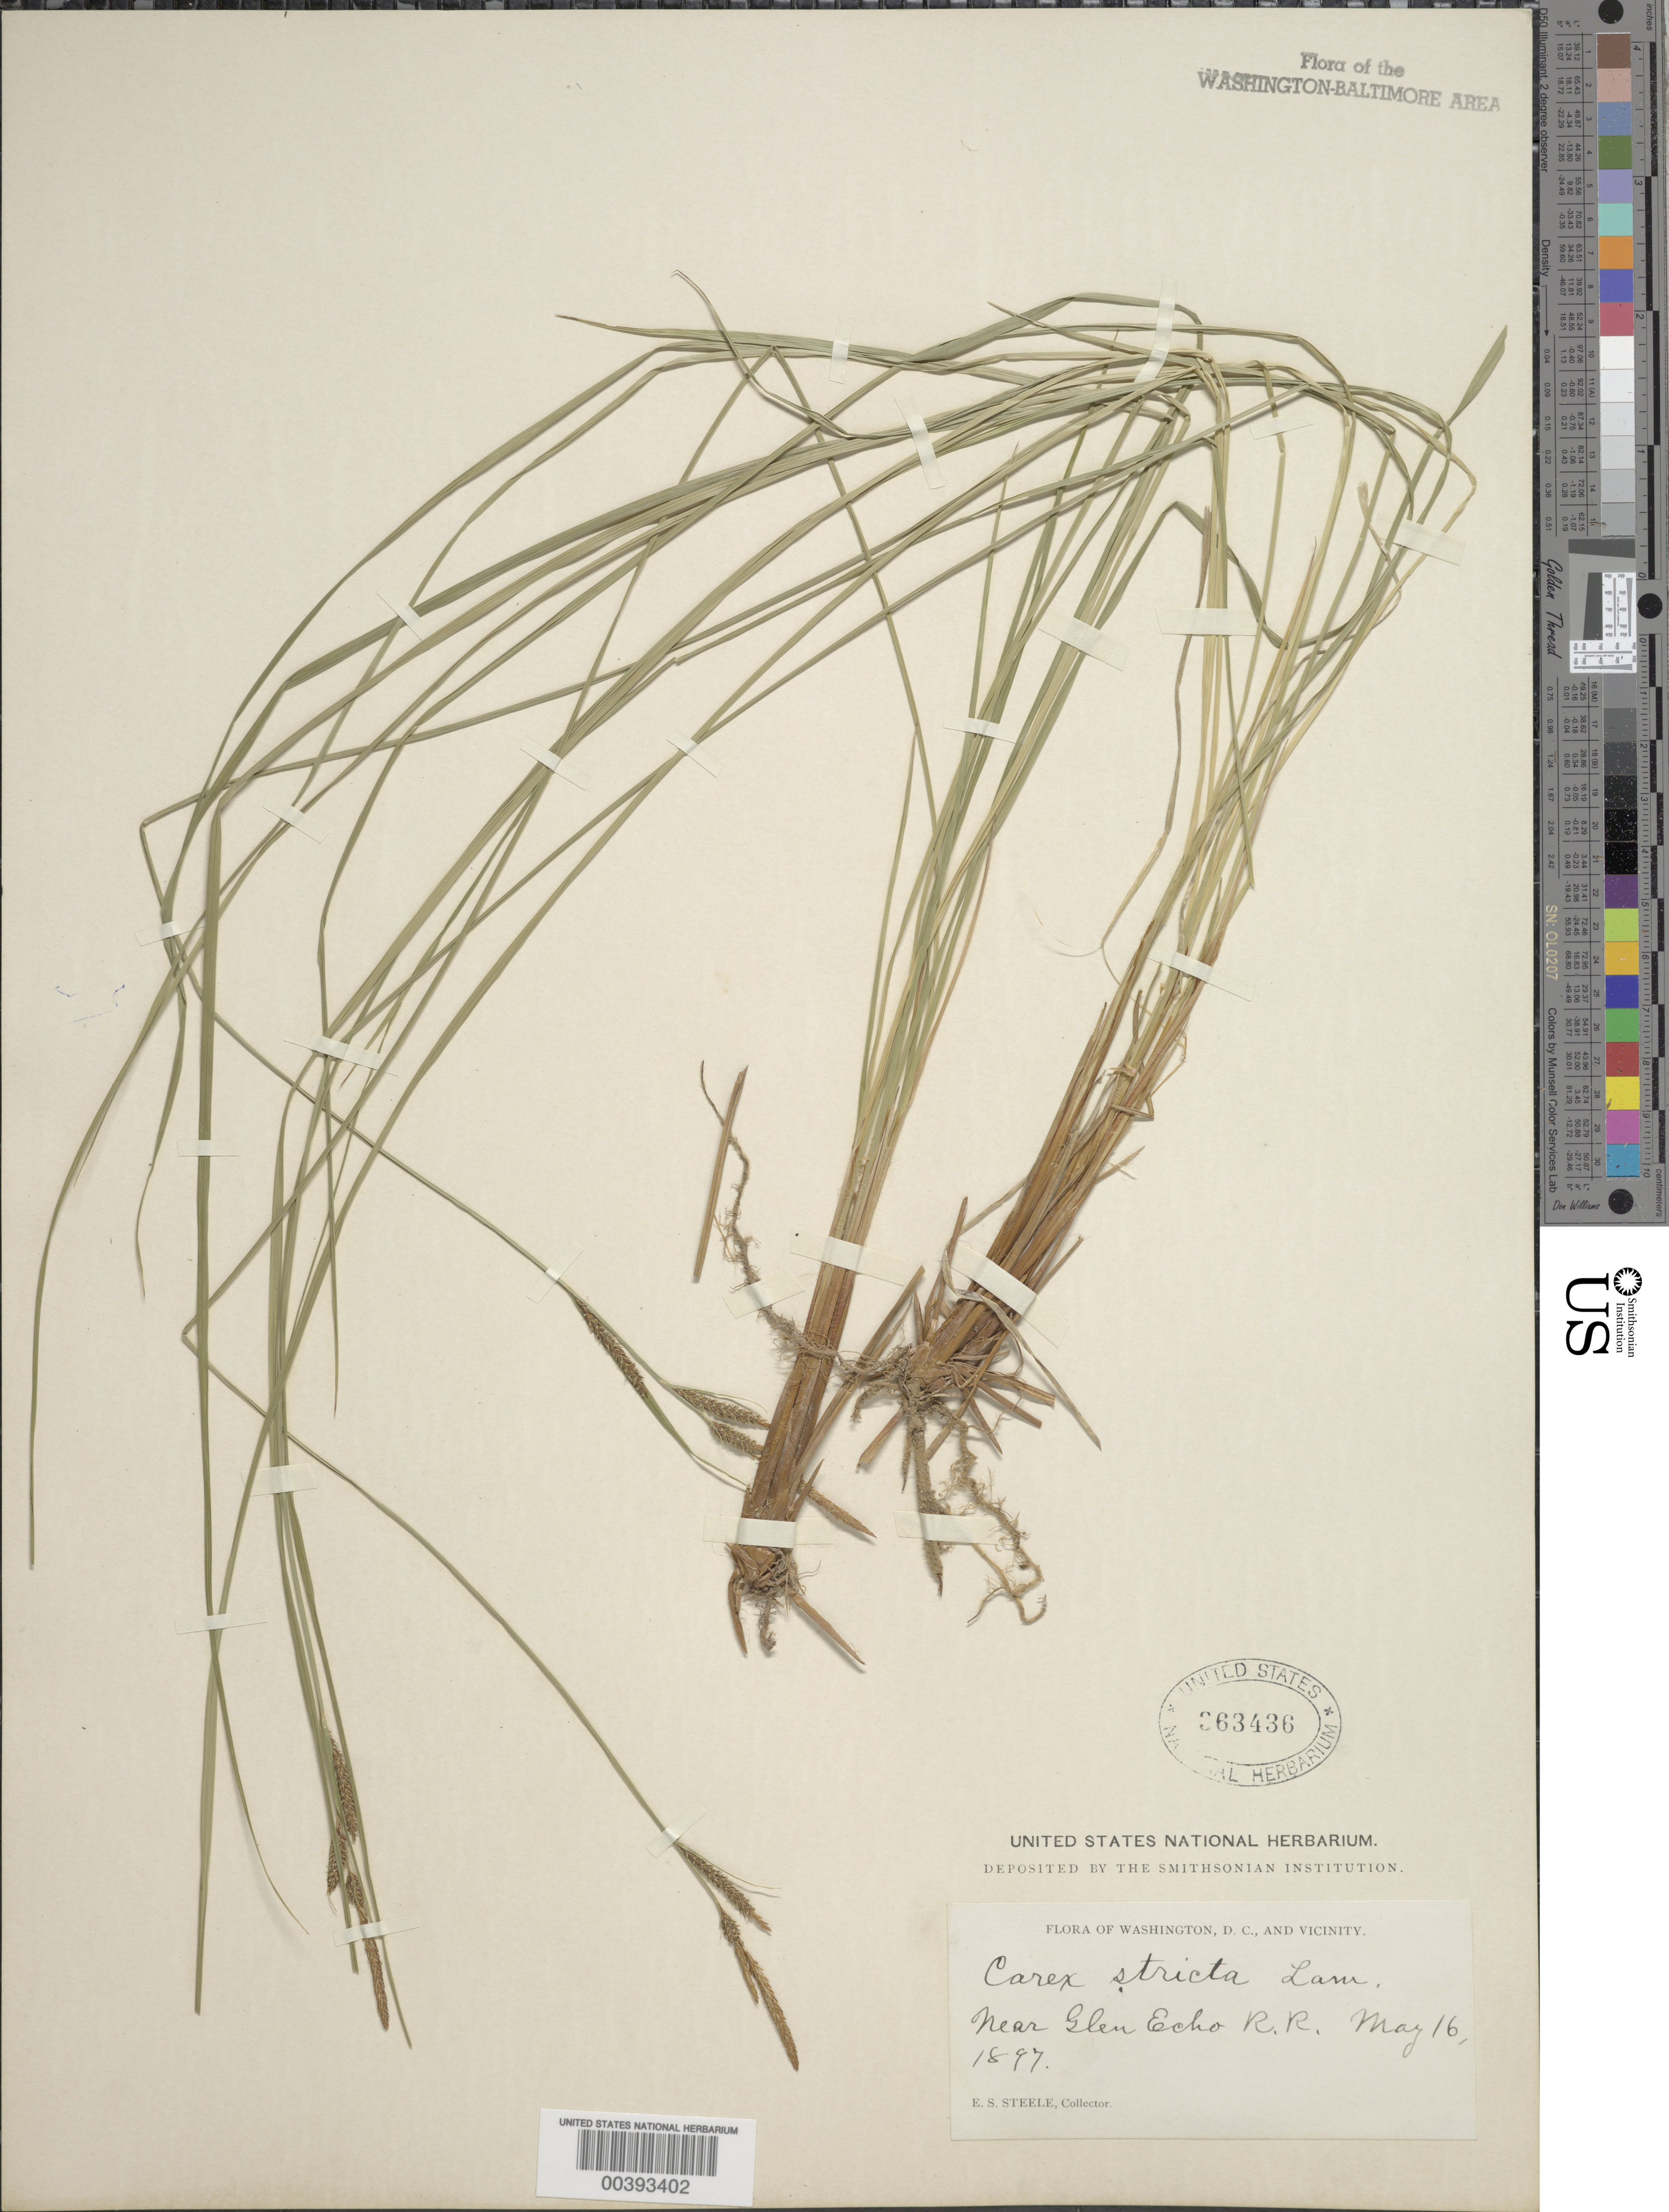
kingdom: Plantae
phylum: Tracheophyta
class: Liliopsida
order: Poales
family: Cyperaceae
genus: Carex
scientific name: Carex stricta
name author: Lam.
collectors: E. Steele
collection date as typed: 16 May 1897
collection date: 1897-05-16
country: United States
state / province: Maryland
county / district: Montgomery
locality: Glen Echo Railroad vicinity C. & O. Canal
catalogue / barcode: US 363436